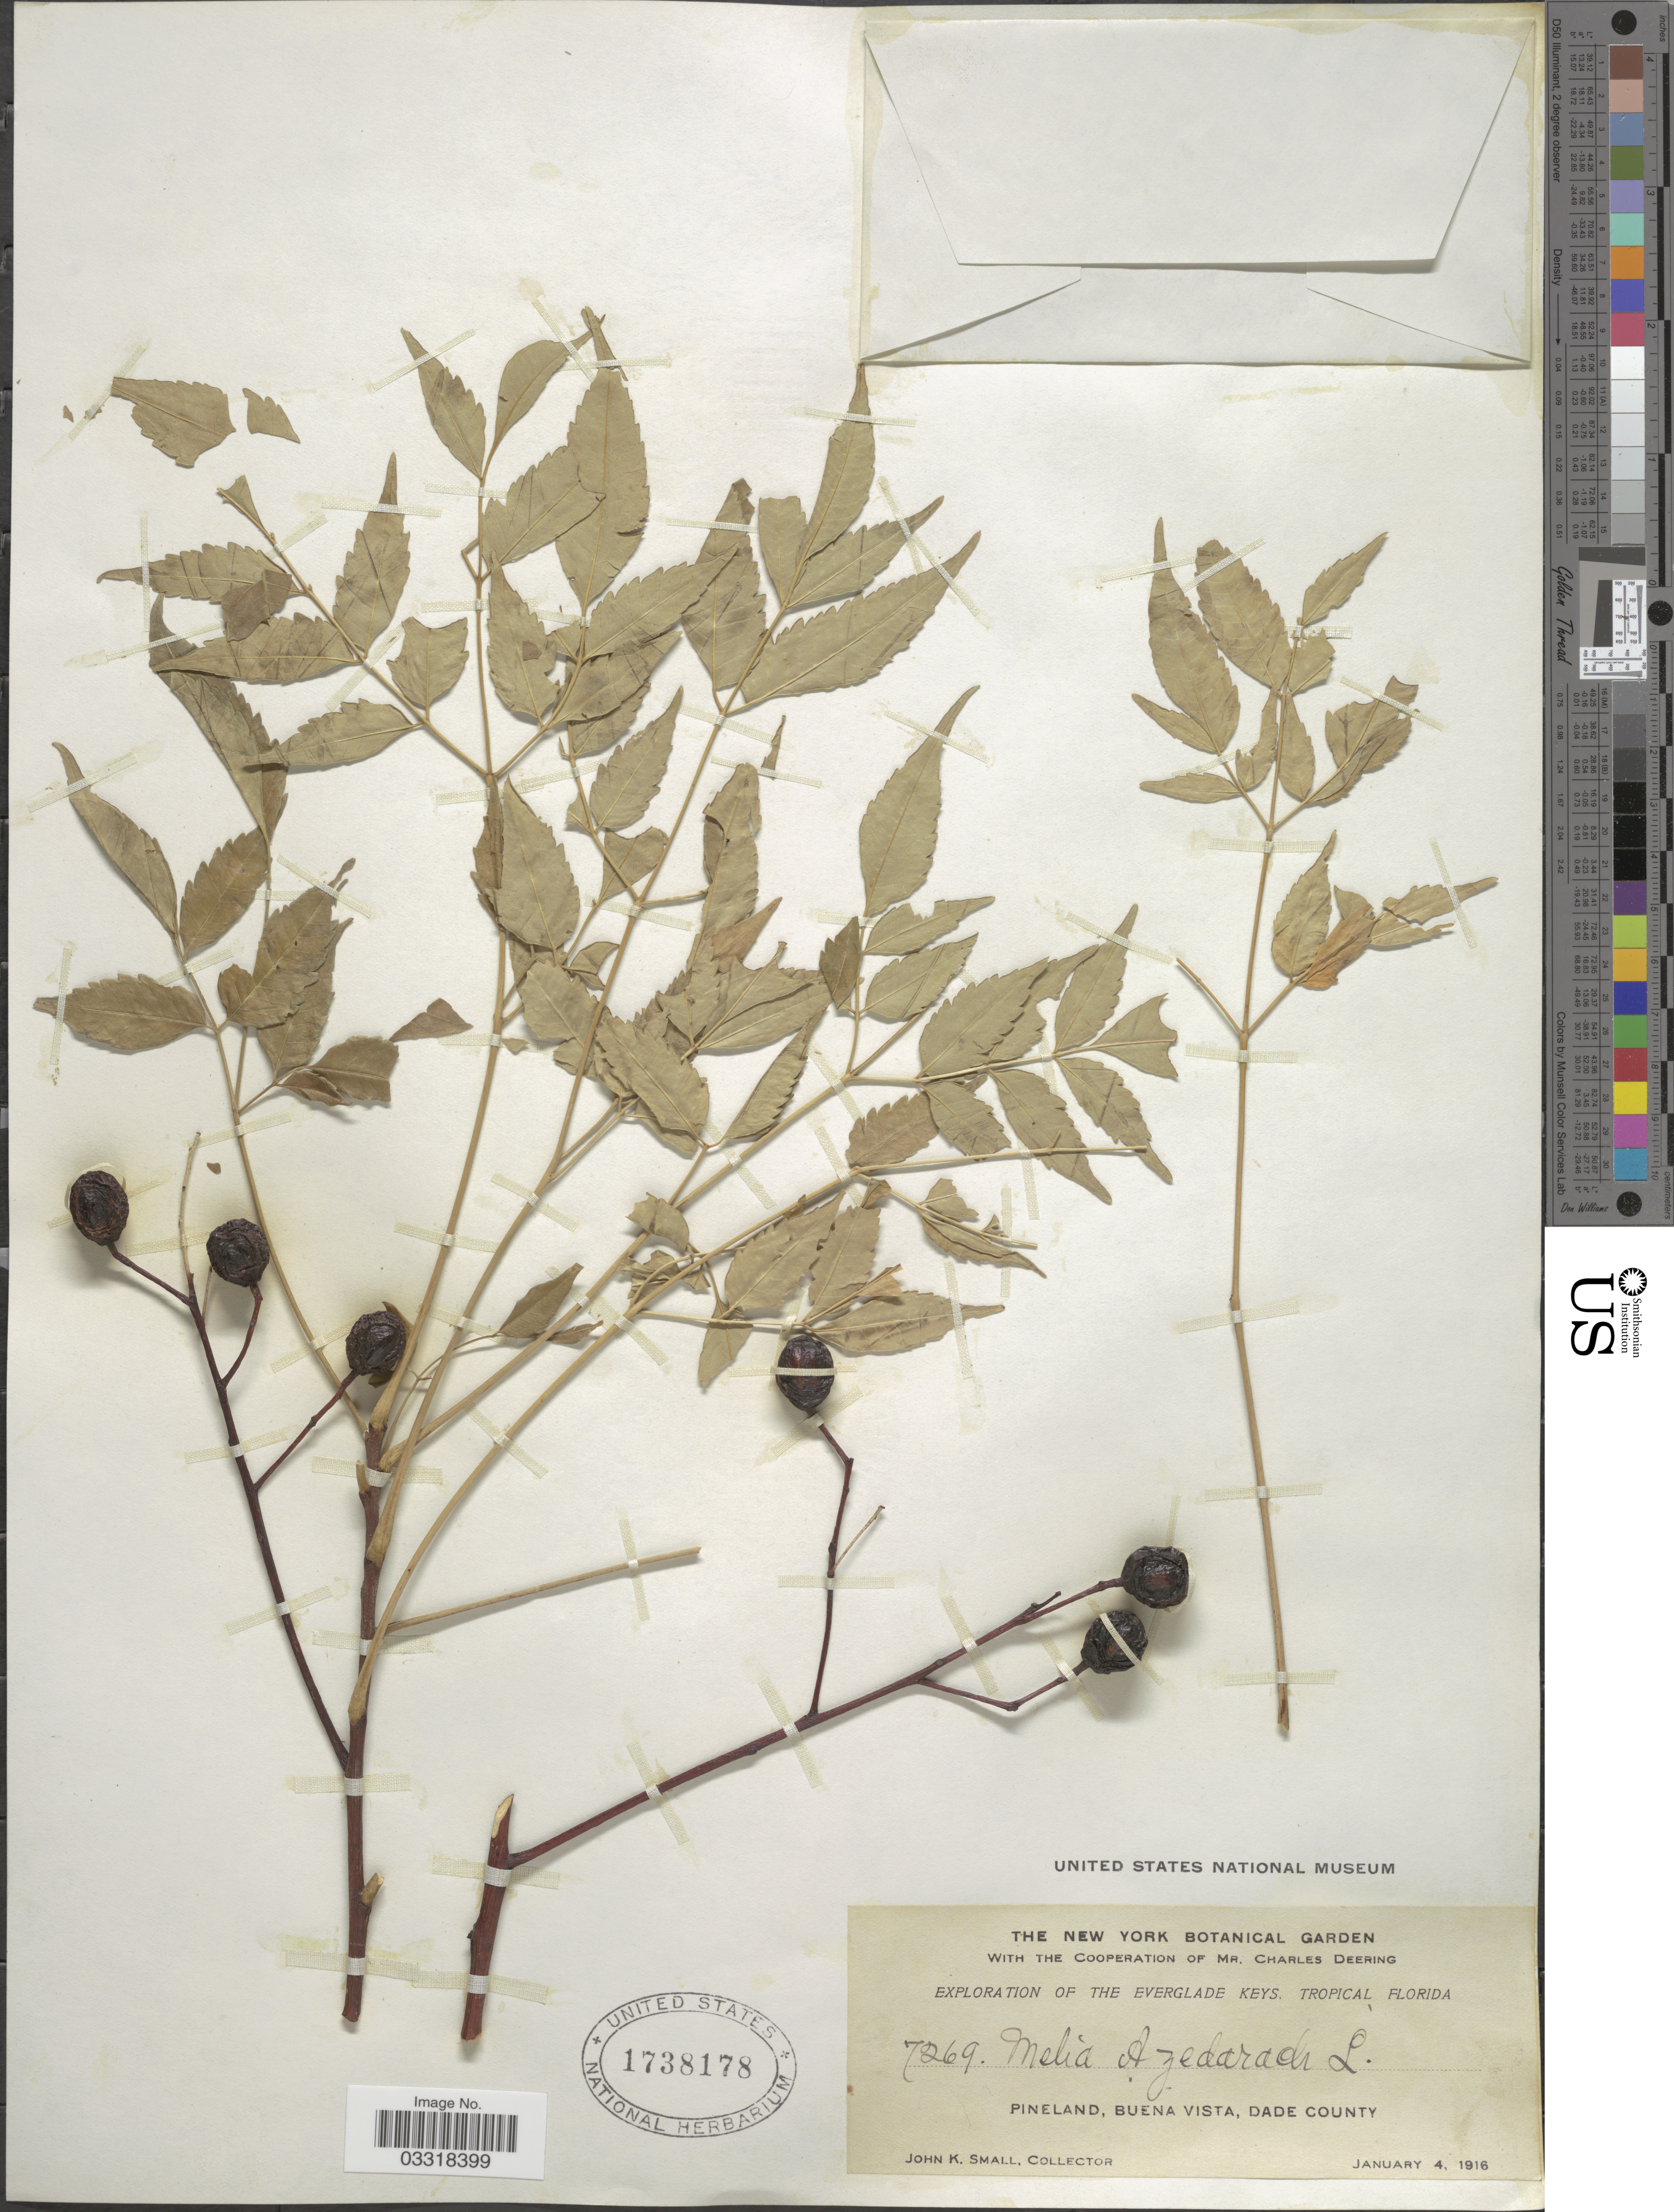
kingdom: Plantae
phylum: Tracheophyta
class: Magnoliopsida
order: Sapindales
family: Meliaceae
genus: Melia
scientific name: Melia azedarach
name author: L.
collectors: J. K. Small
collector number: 7269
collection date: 1916-01-04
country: United States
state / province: Florida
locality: The Everglade Keys, Tropical Florida. Pineland, Buena Vista, Dade County.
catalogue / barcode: US 1738178